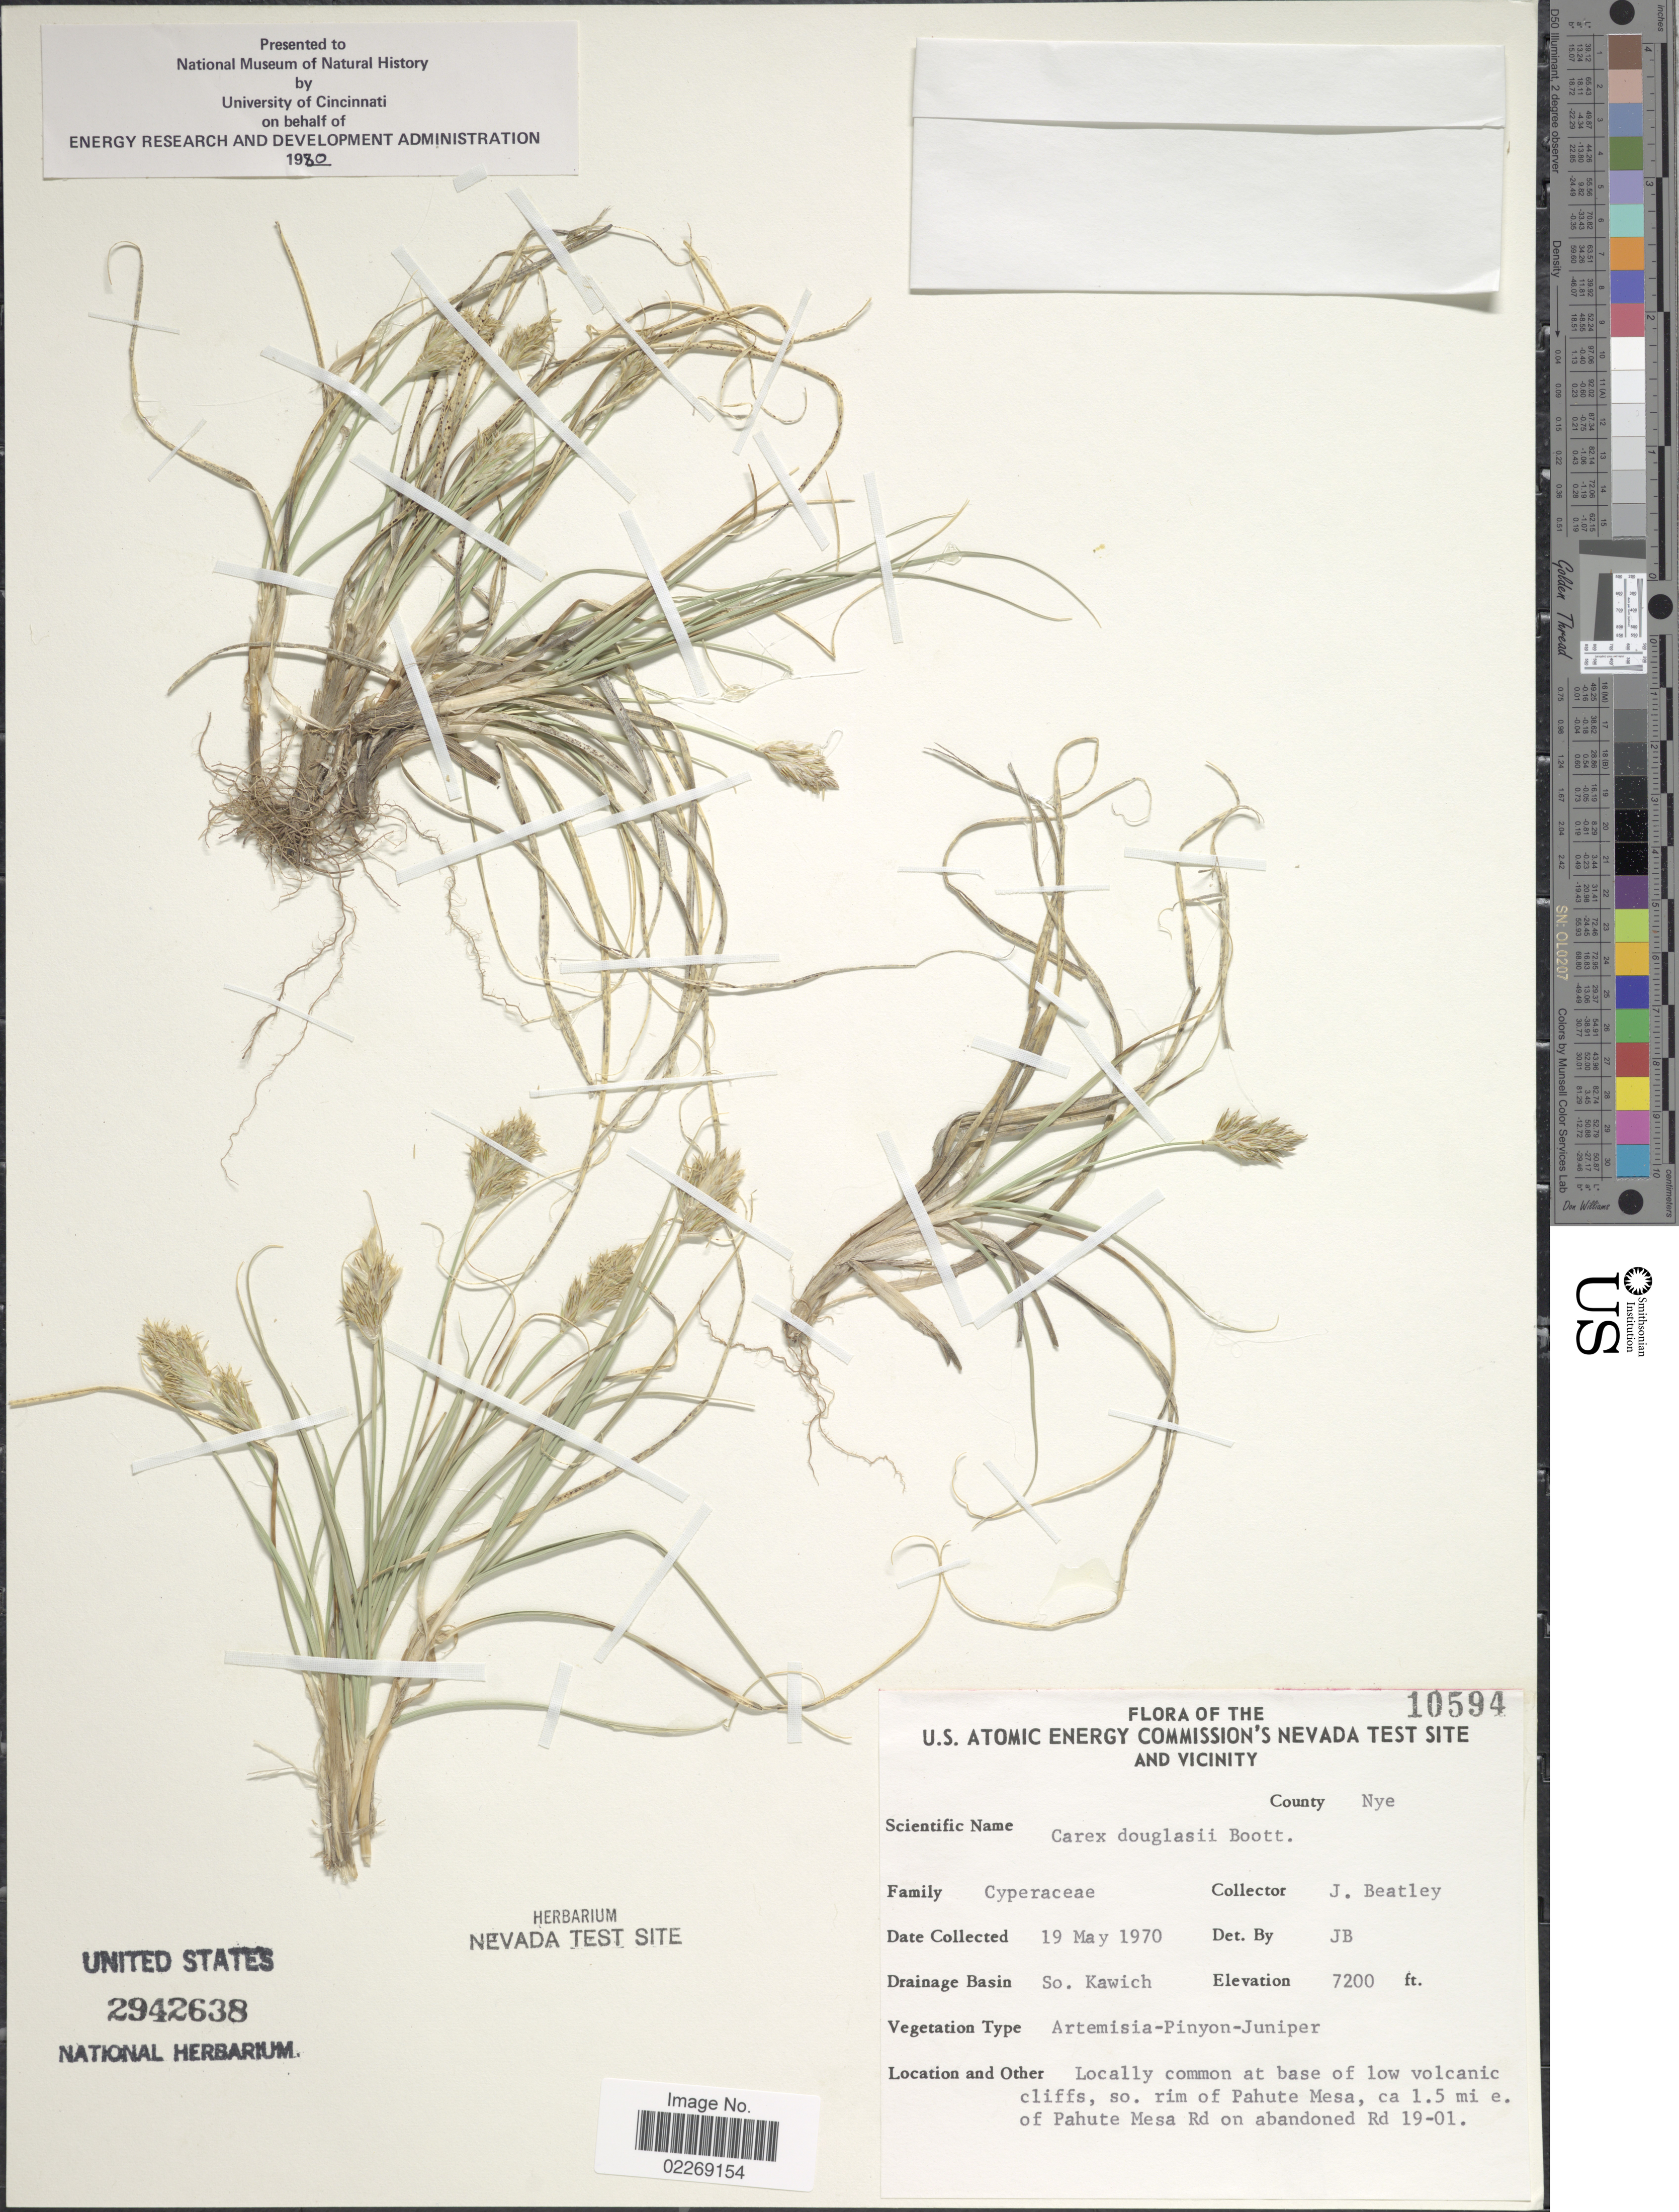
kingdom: Plantae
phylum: Tracheophyta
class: Liliopsida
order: Poales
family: Cyperaceae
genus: Carex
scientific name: Carex douglasii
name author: Boott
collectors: J. C. Beatley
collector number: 10594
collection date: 1970-05-19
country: United States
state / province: Nevada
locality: U.S. Atomic Energy Commission's Nevada Test Site and vicinity. County Nye. Drainage Basin So. Kawich. so. rim of Pahute Mesa, ca 1.5 mi e. of Pahute Mesa Rd on abandoned Rd 19-01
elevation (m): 2195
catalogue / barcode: US 2942638